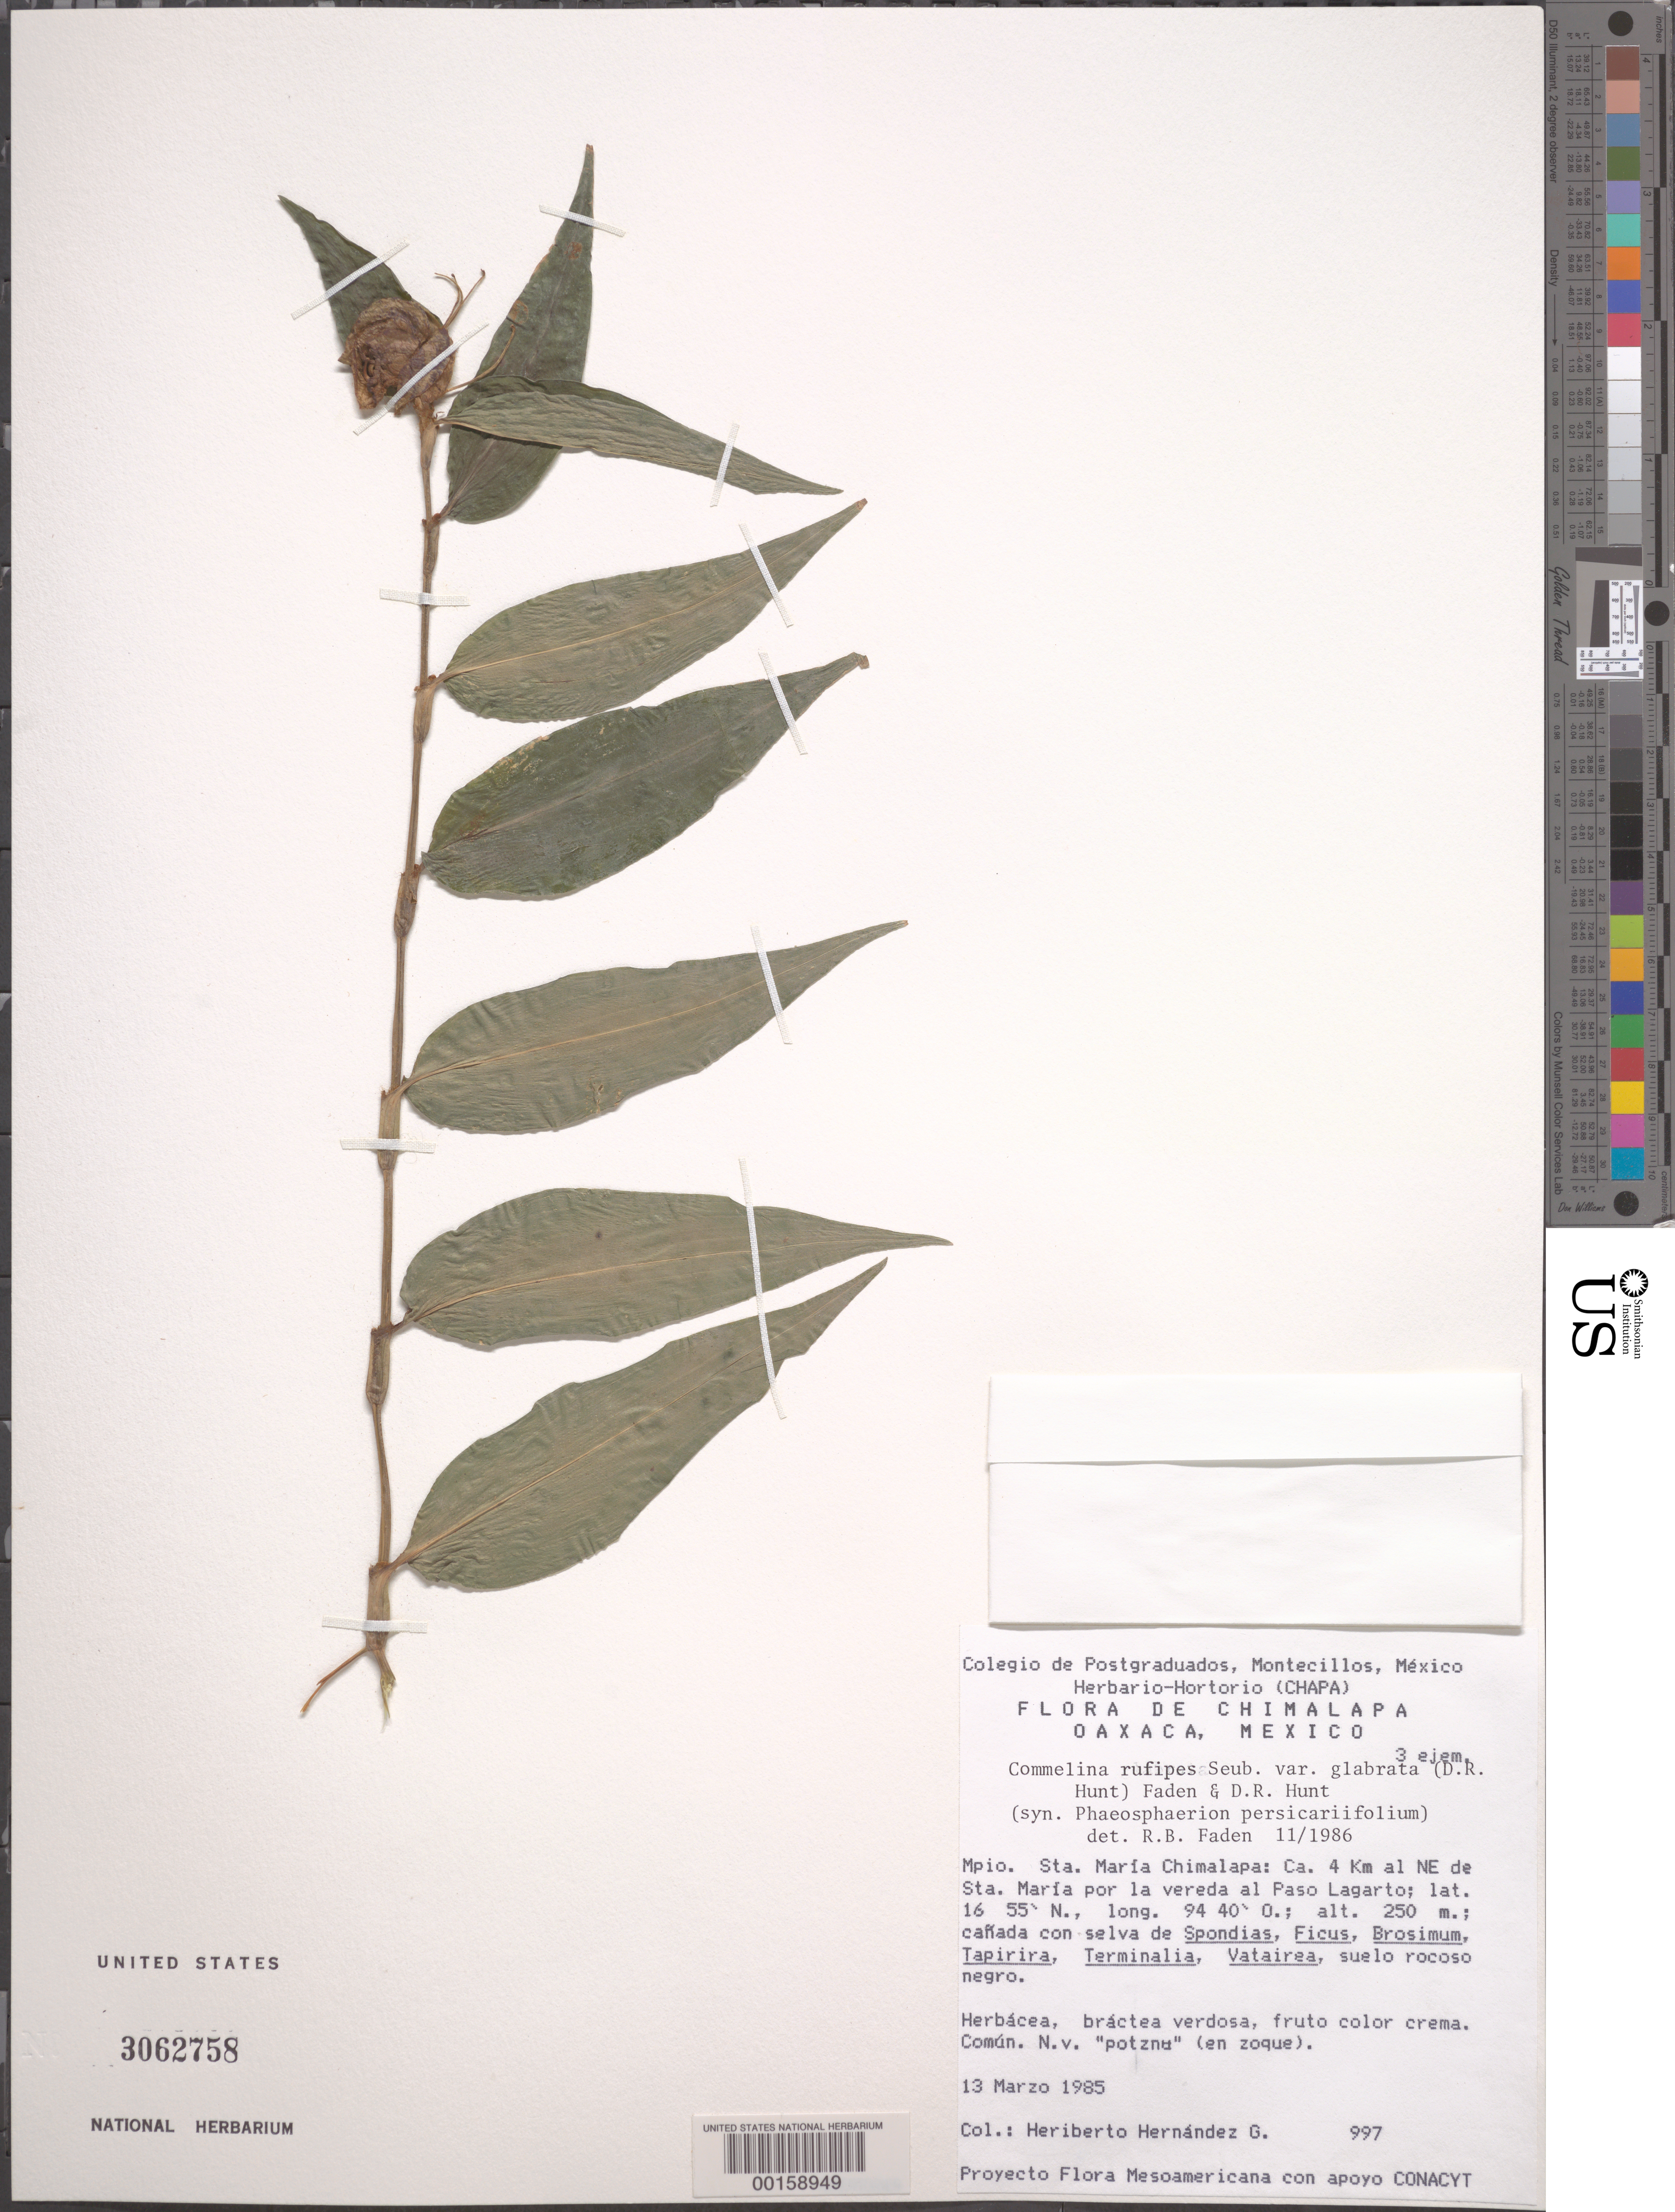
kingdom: Plantae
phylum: Tracheophyta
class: Liliopsida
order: Commelinales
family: Commelinaceae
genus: Commelina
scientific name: Commelina rufipes var. glabrata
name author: (D.R. Hunt) Faden & D.R. Hunt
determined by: Faden, Robert B., (US), Smithsonian Institution - National Museum of Natural History (UNITED STATES)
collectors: H. M. Hernandez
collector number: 997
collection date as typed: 13 Mar 1985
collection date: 1985-03-13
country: Mexico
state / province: Oaxaca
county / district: Santa Maria Chimalapa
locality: Ca 4 km to the NE of sta. maria by the path of the paso lagarto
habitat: Thicket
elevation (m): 250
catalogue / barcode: US 3062758